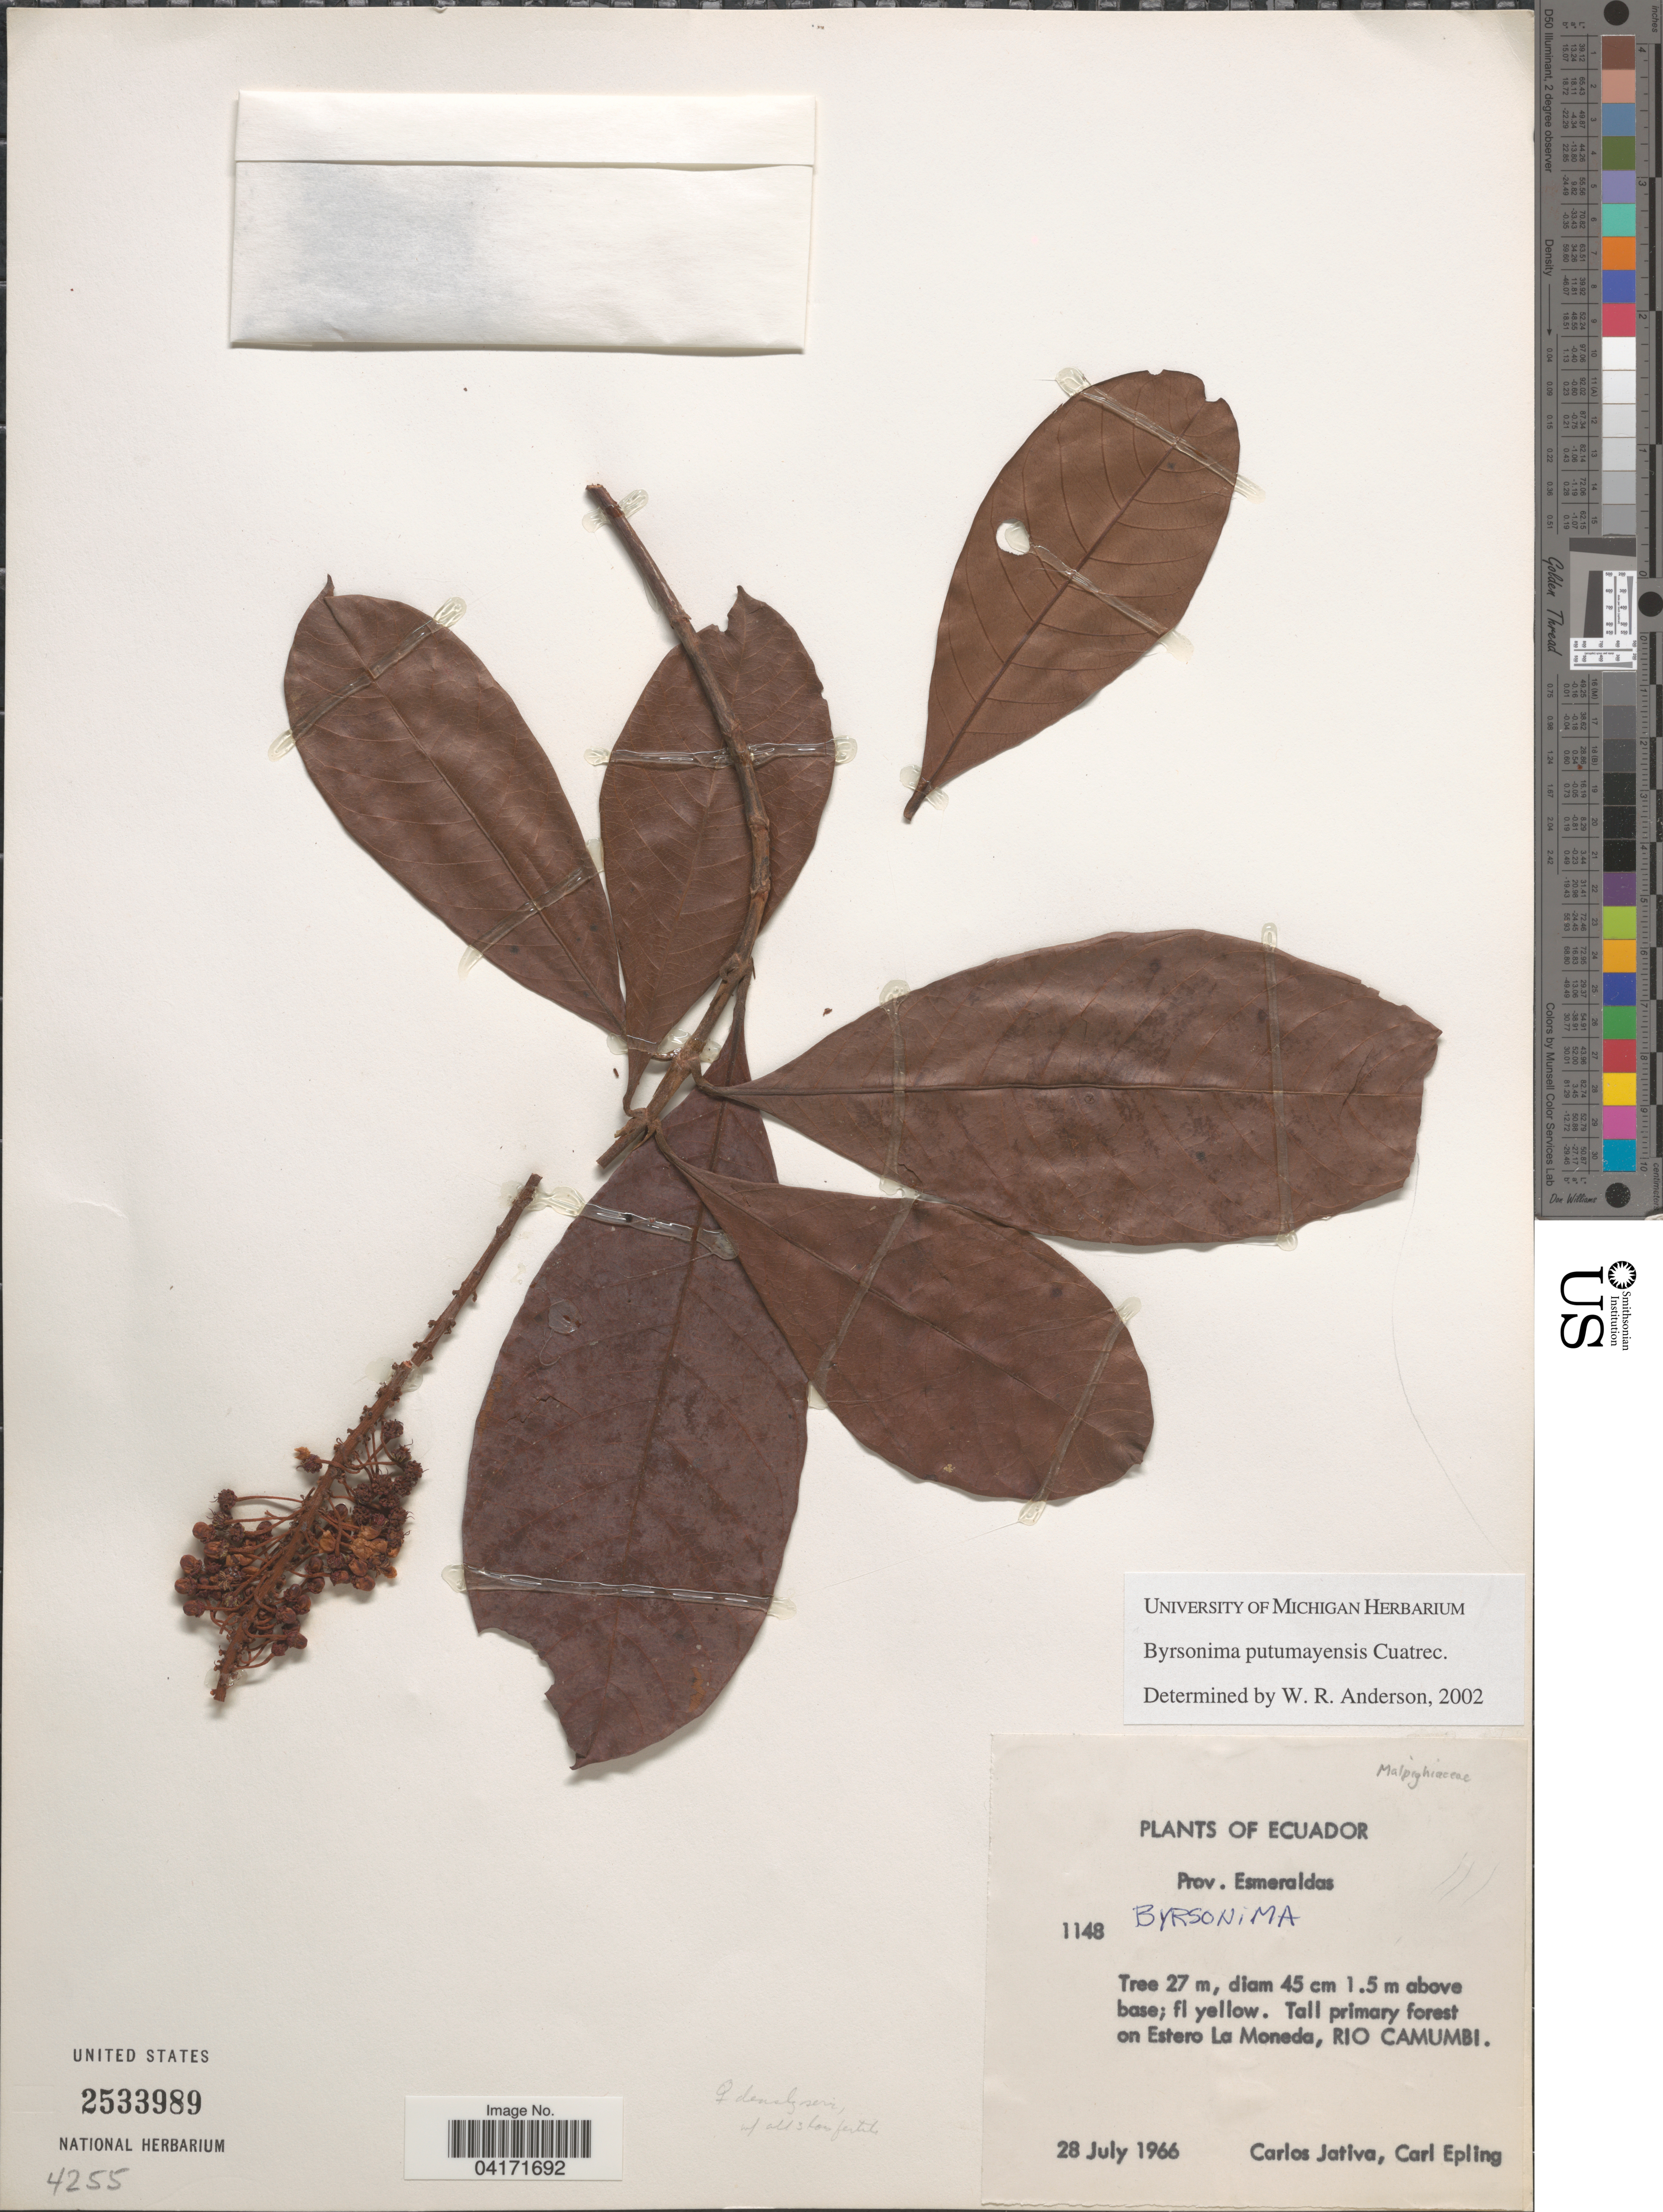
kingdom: Plantae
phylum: Tracheophyta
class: Magnoliopsida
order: Malpighiales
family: Malpighiaceae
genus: Byrsonima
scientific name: Byrsonima putumayensis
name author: Cuatrec.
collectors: C. D. Játiva & C. C. Epling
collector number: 1148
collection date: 1966-07-28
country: Ecuador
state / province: Esmeraldas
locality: Tall primary forest on Estero La Moneda, Rio Camumbi.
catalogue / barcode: US 2533989